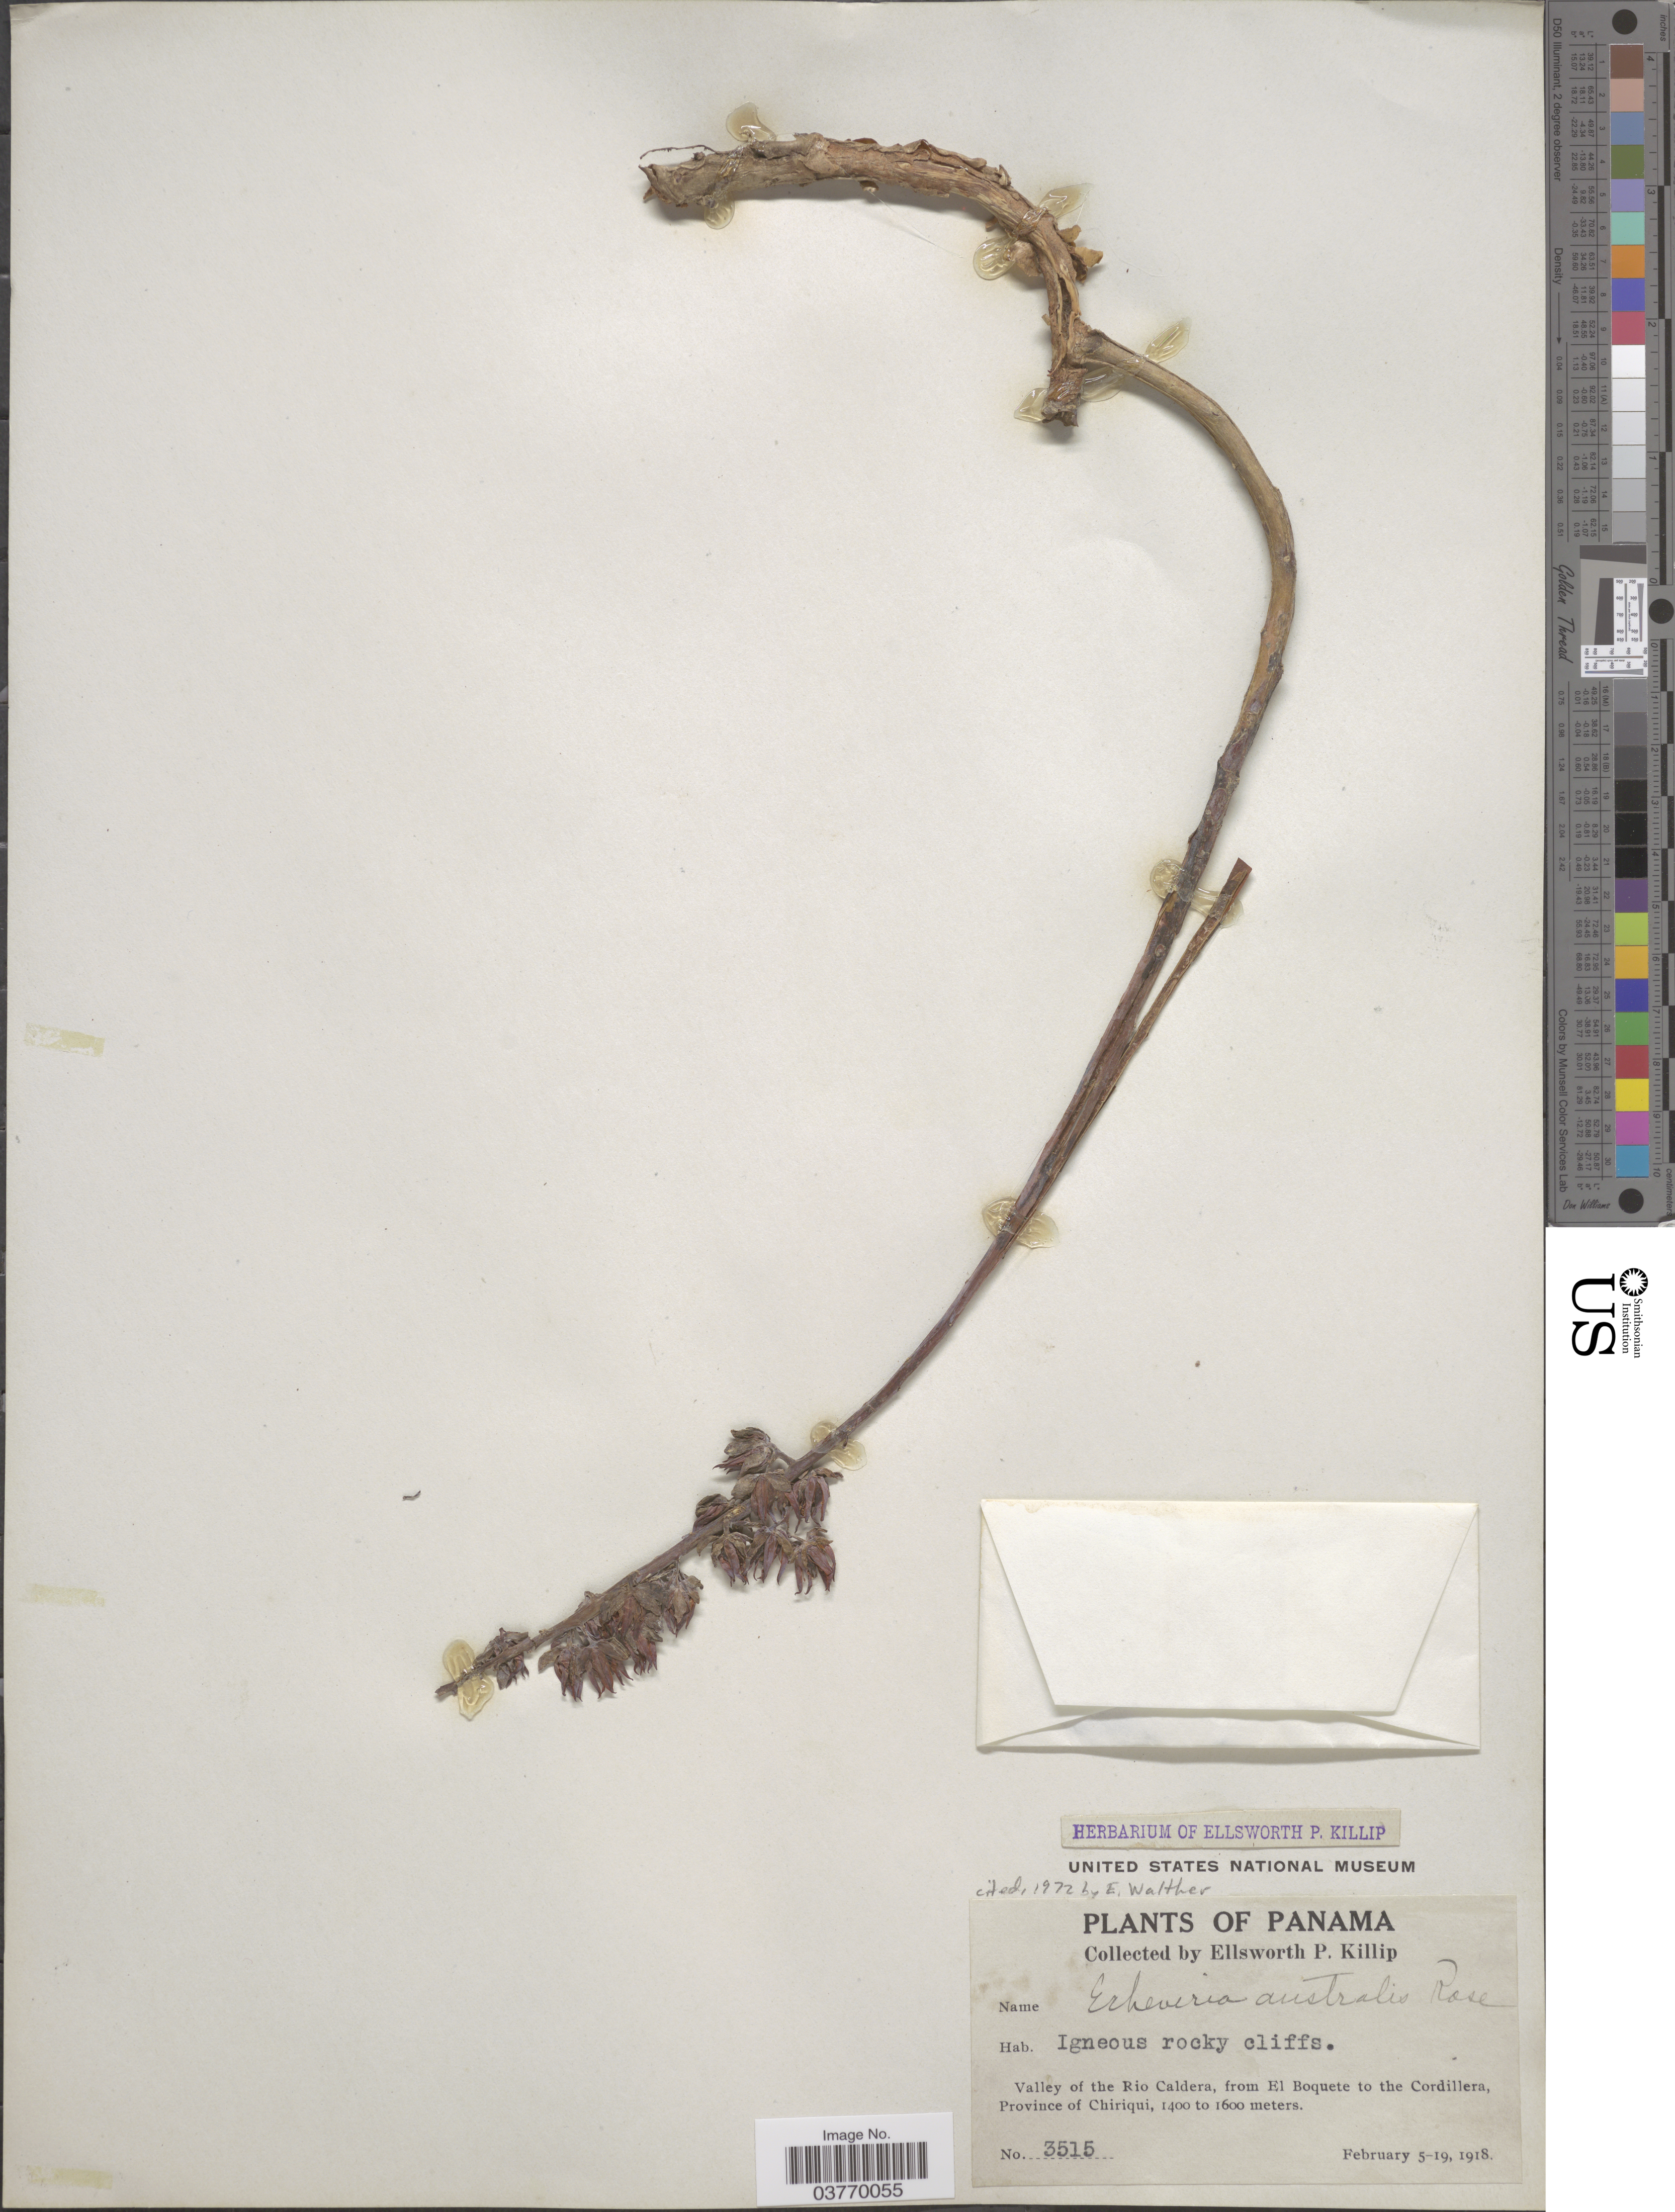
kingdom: Plantae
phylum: Tracheophyta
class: Magnoliopsida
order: Saxifragales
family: Crassulaceae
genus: Echeveria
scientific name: Echeveria australis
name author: Rose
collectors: E. P. Killip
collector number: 3515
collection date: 1918-02-05/1918-02-19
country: Panama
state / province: Chiriqui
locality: Valley of the Rio Caldera, from El Boquete to the Cordillera, Province of Chiriqui.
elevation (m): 1400